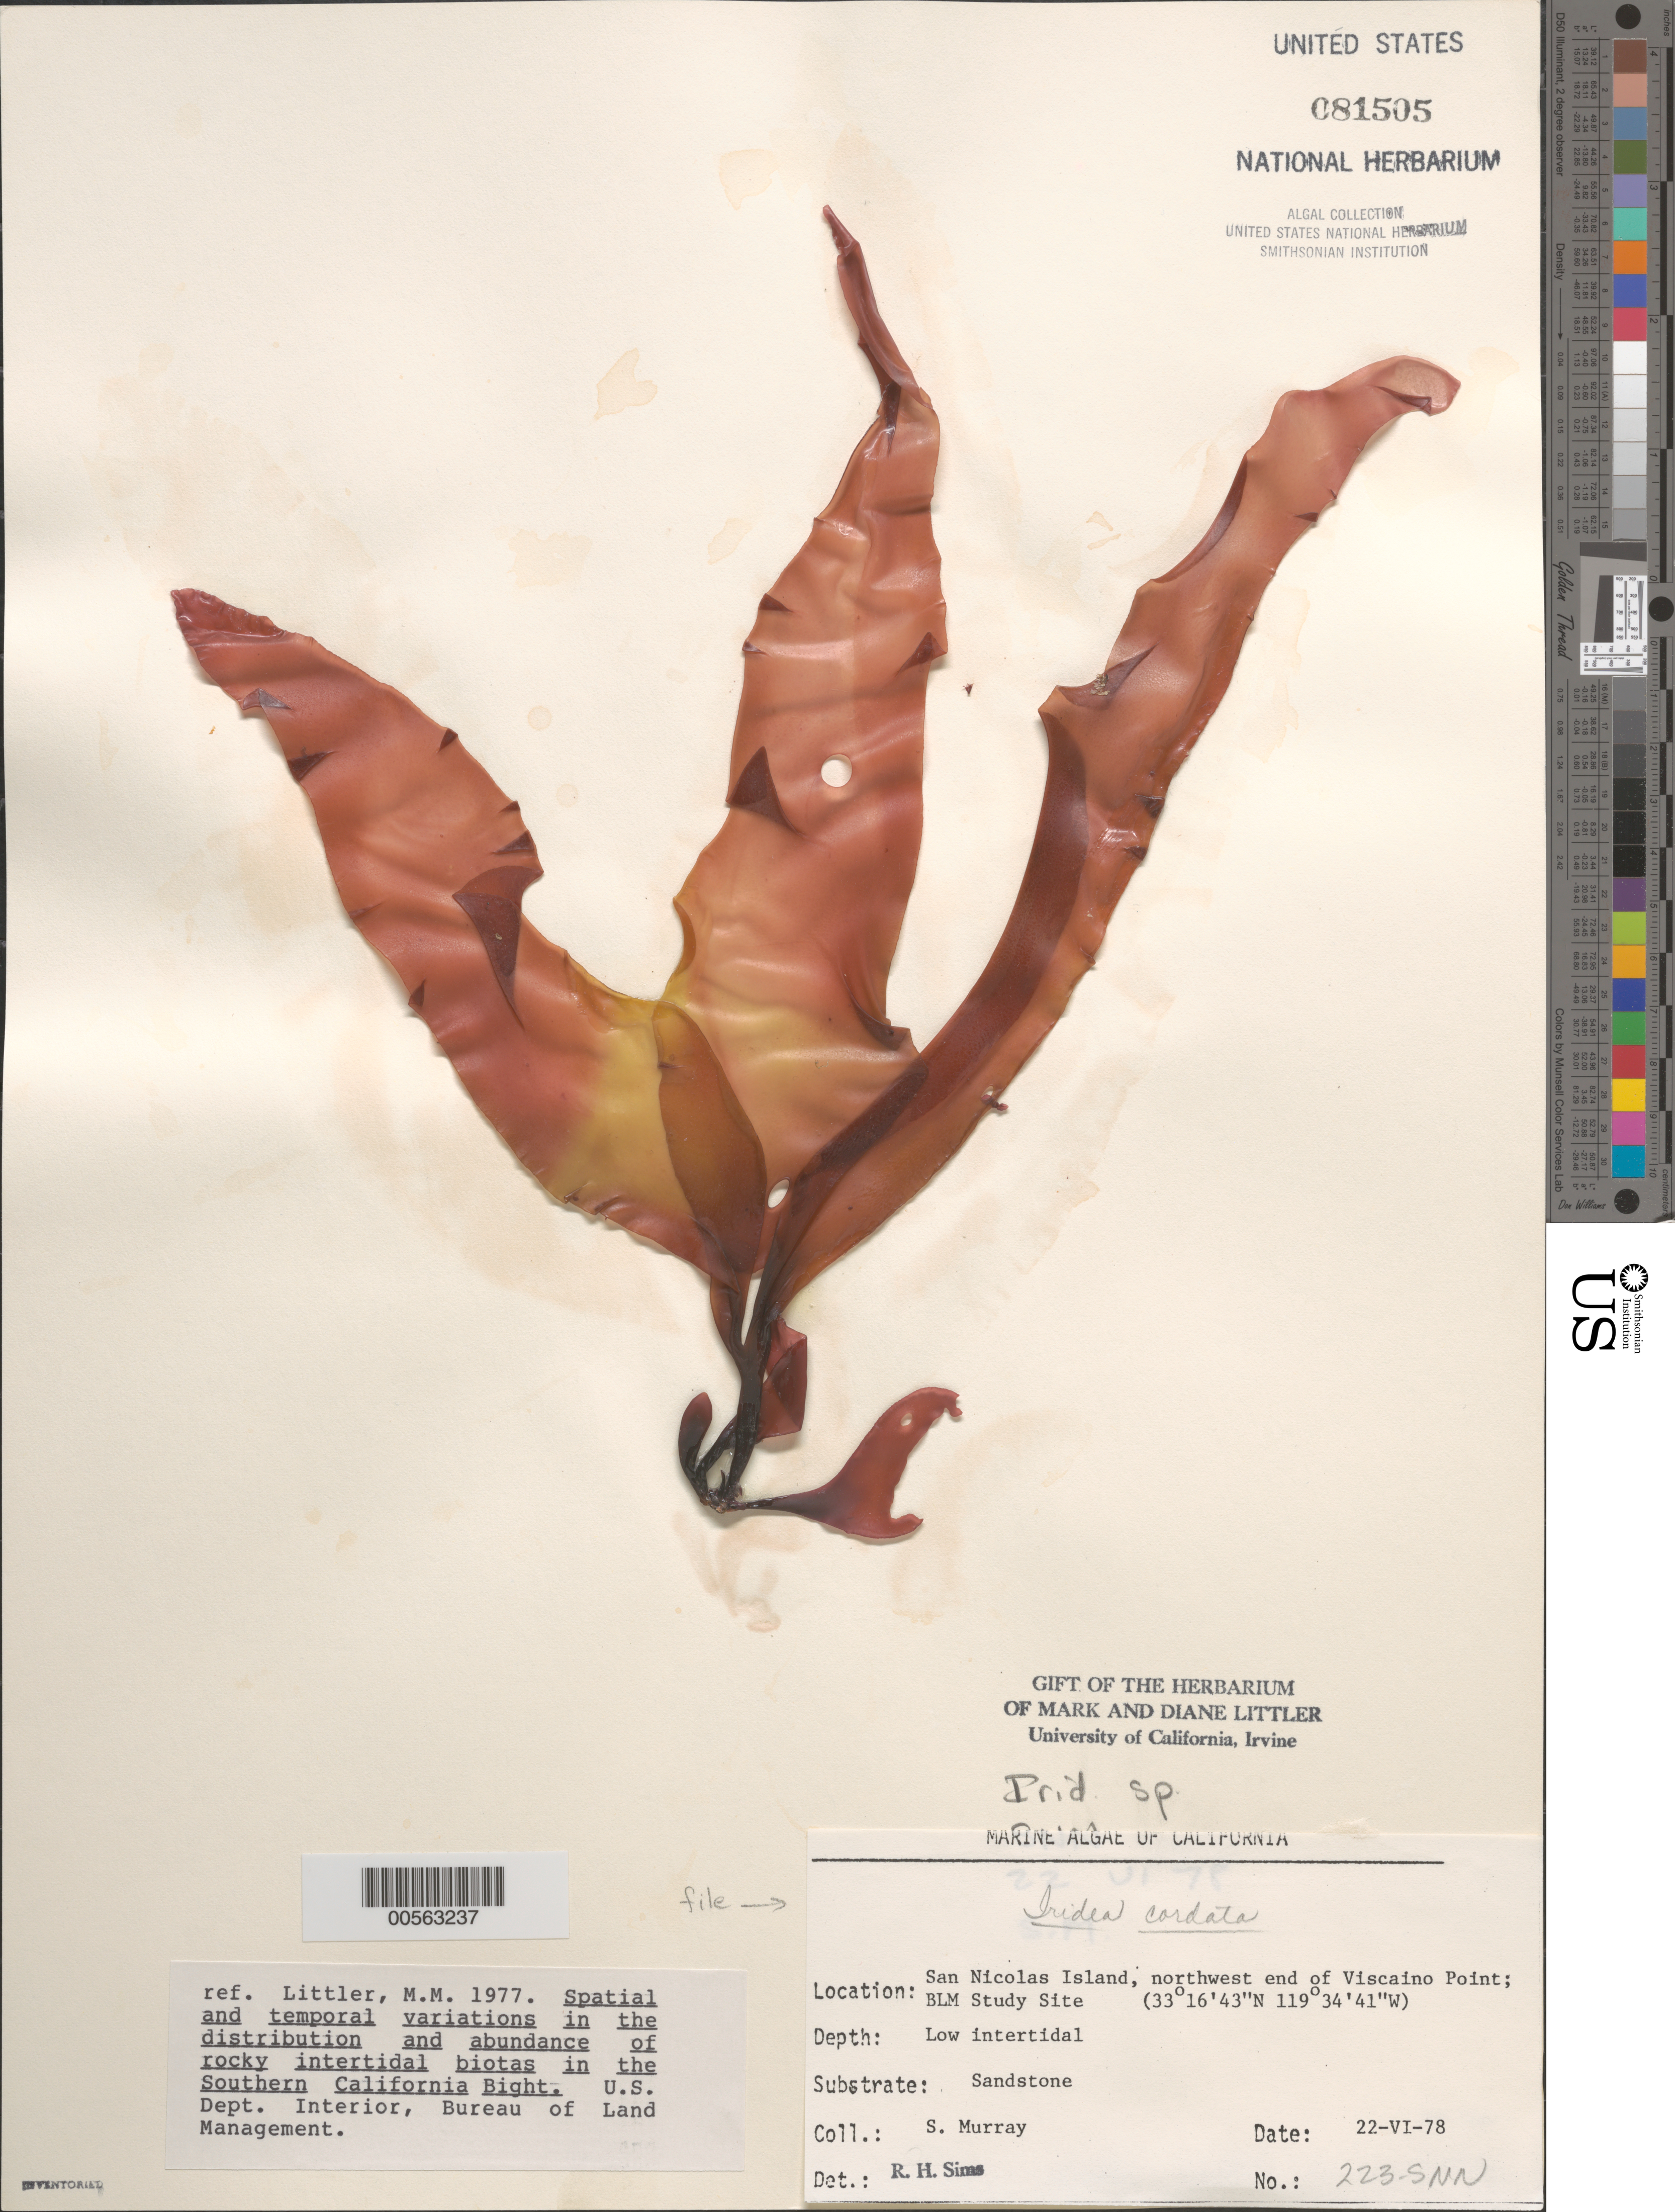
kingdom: Plantae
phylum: Rhodophyta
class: Florideophyceae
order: Gigartinales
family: Gigartinaceae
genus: Iridaea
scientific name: Iridaea cordata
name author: (Turner) Bory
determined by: Sims, Robert H.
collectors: S. N. Murray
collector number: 223-snn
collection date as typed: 22 Jun 1978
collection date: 1978-06-22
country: United States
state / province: California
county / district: Ventura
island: San Nicolas Island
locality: Northwest end of Vizcaino Point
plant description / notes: BLM-SOCALBIGHT Rocky Intertidal Survey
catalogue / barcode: US 81505